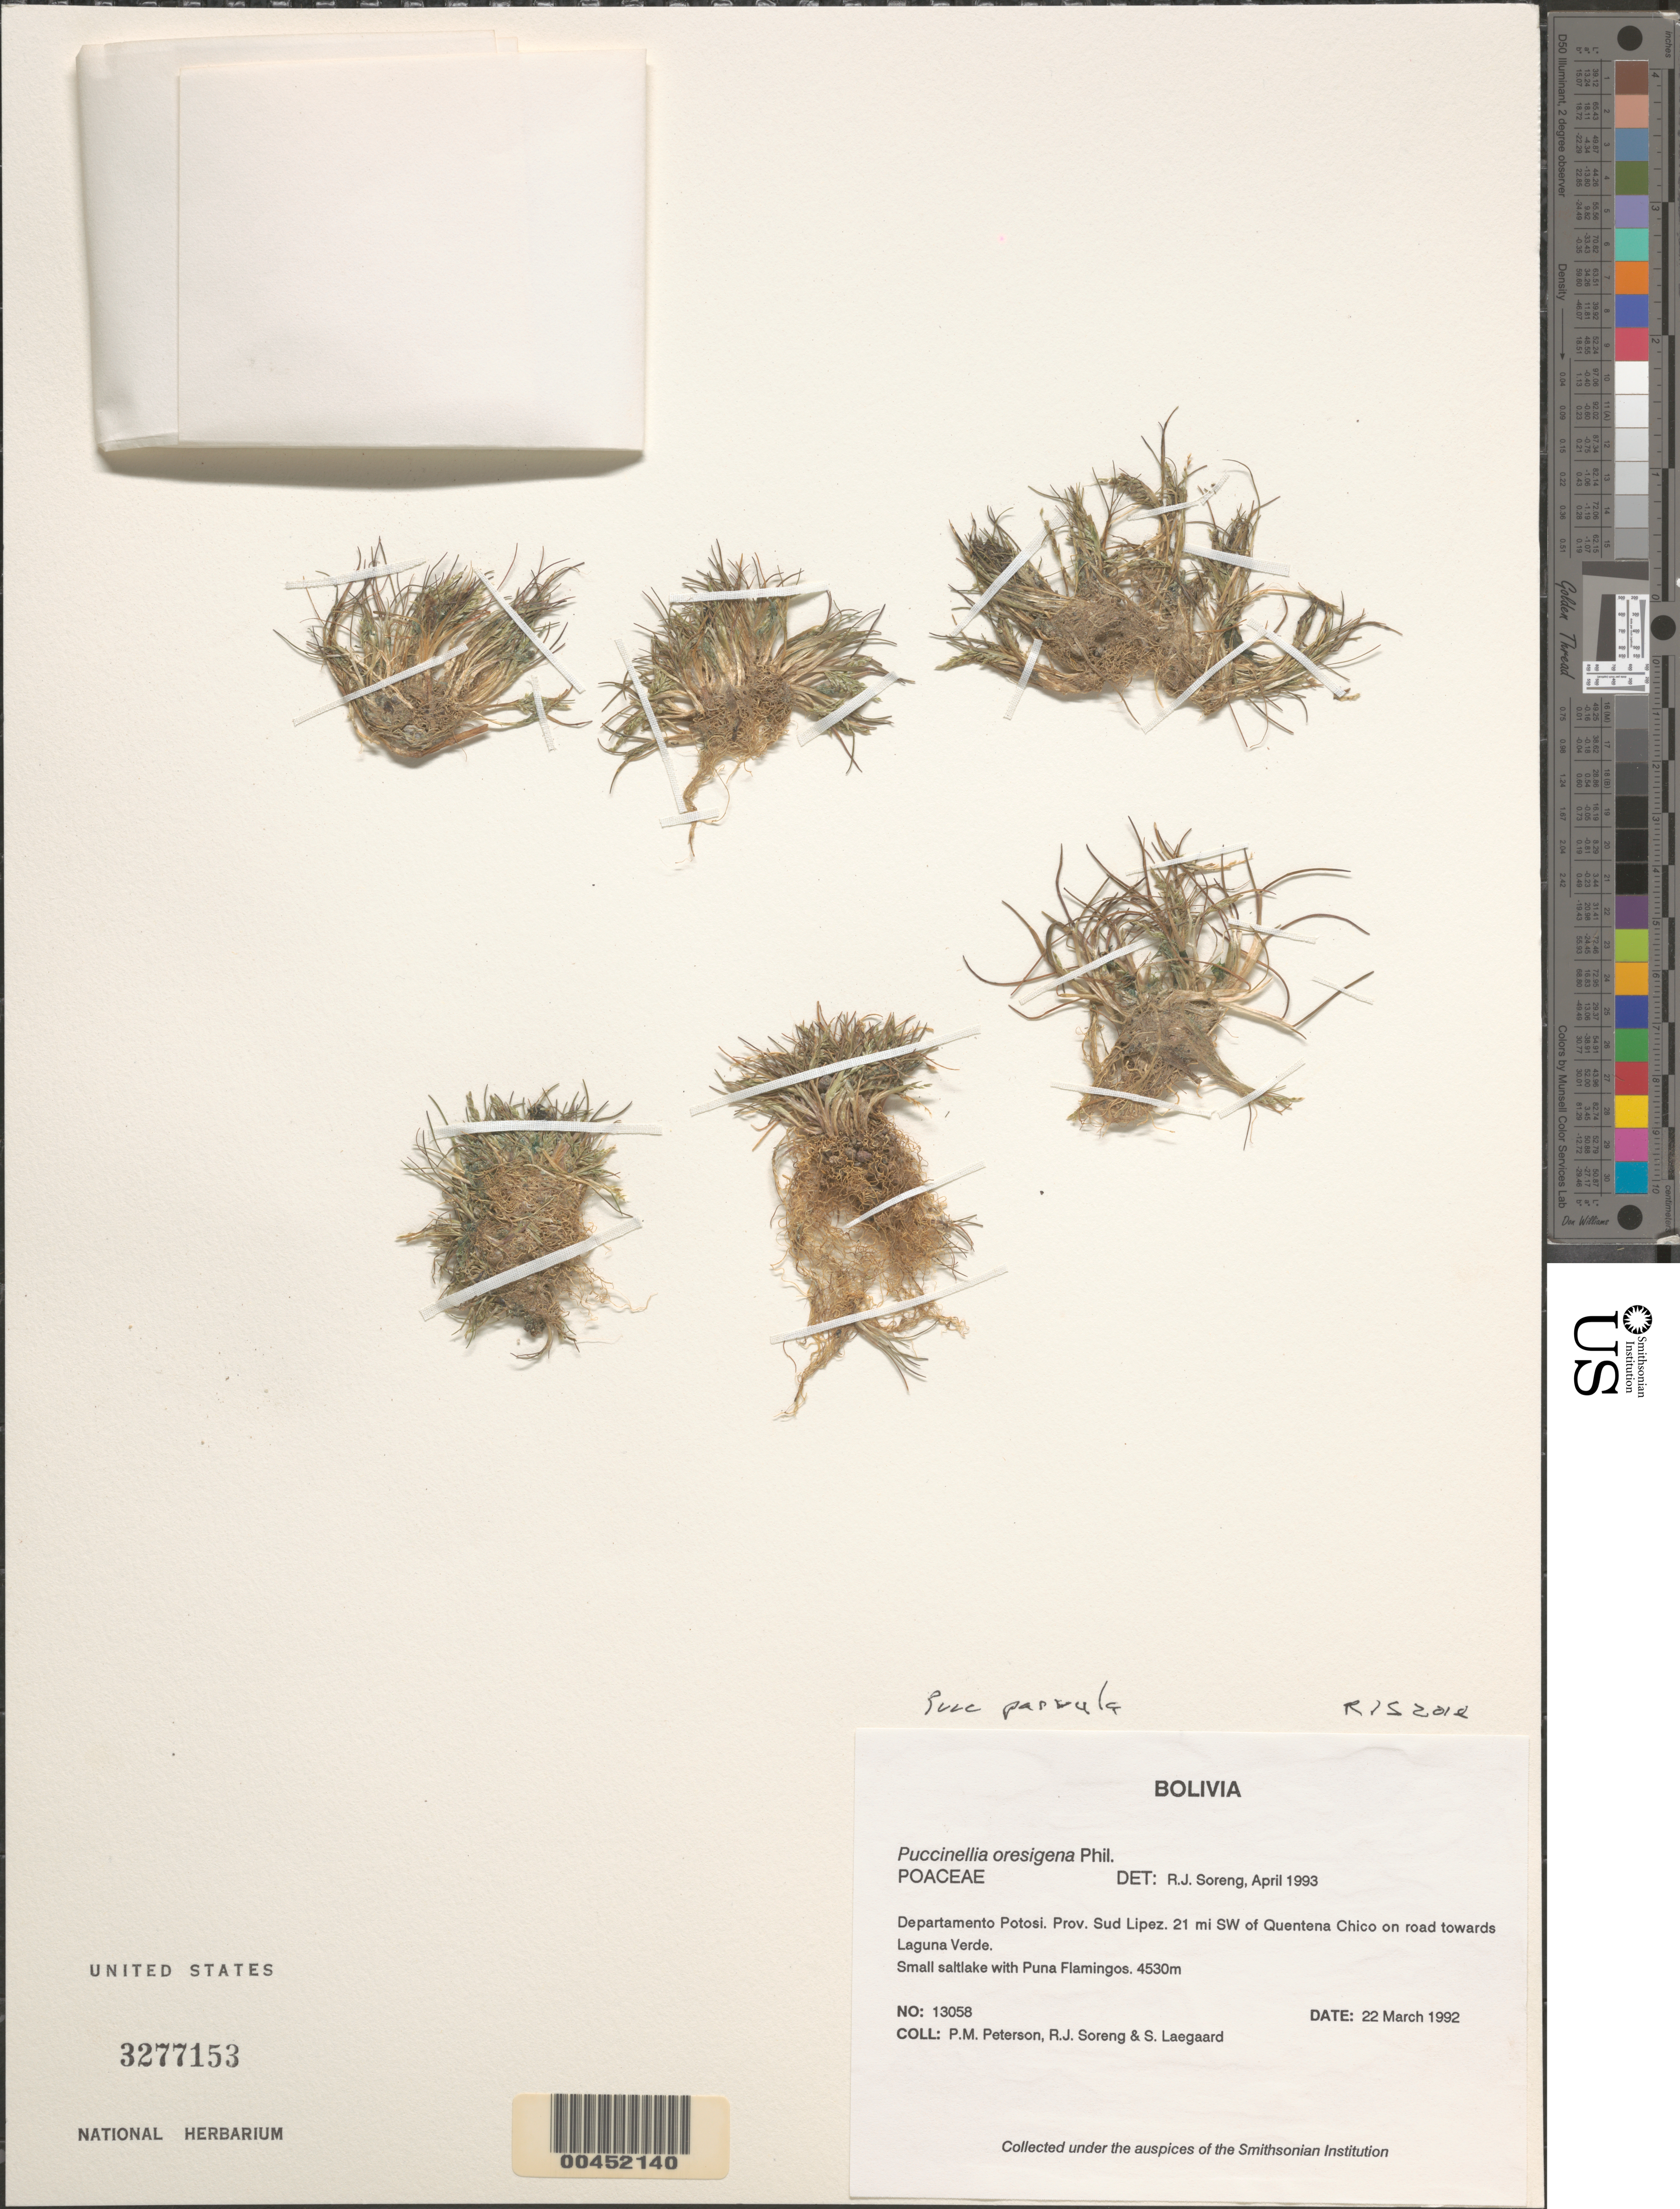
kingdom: Plantae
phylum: Tracheophyta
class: Liliopsida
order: Poales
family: Poaceae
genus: Puccinellia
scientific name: Puccinellia parvula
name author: Hitchc.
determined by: Soreng, Robert J., Research Associate (BOT), Smithsonian Institution - National Museum of Natural History (UNITED STATES)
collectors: P. M. Peterson, R. J. Soreng & S. Lægaard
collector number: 13058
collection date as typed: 22 Mar 1992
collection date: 1992-03-22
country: Bolivia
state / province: Potosí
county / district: Sud Lípez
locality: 21 mi SW of Quentena Chico on road towards Laguna Verde.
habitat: Small saltlake with Puna Flamingos.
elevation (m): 4530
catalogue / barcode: US 3277153